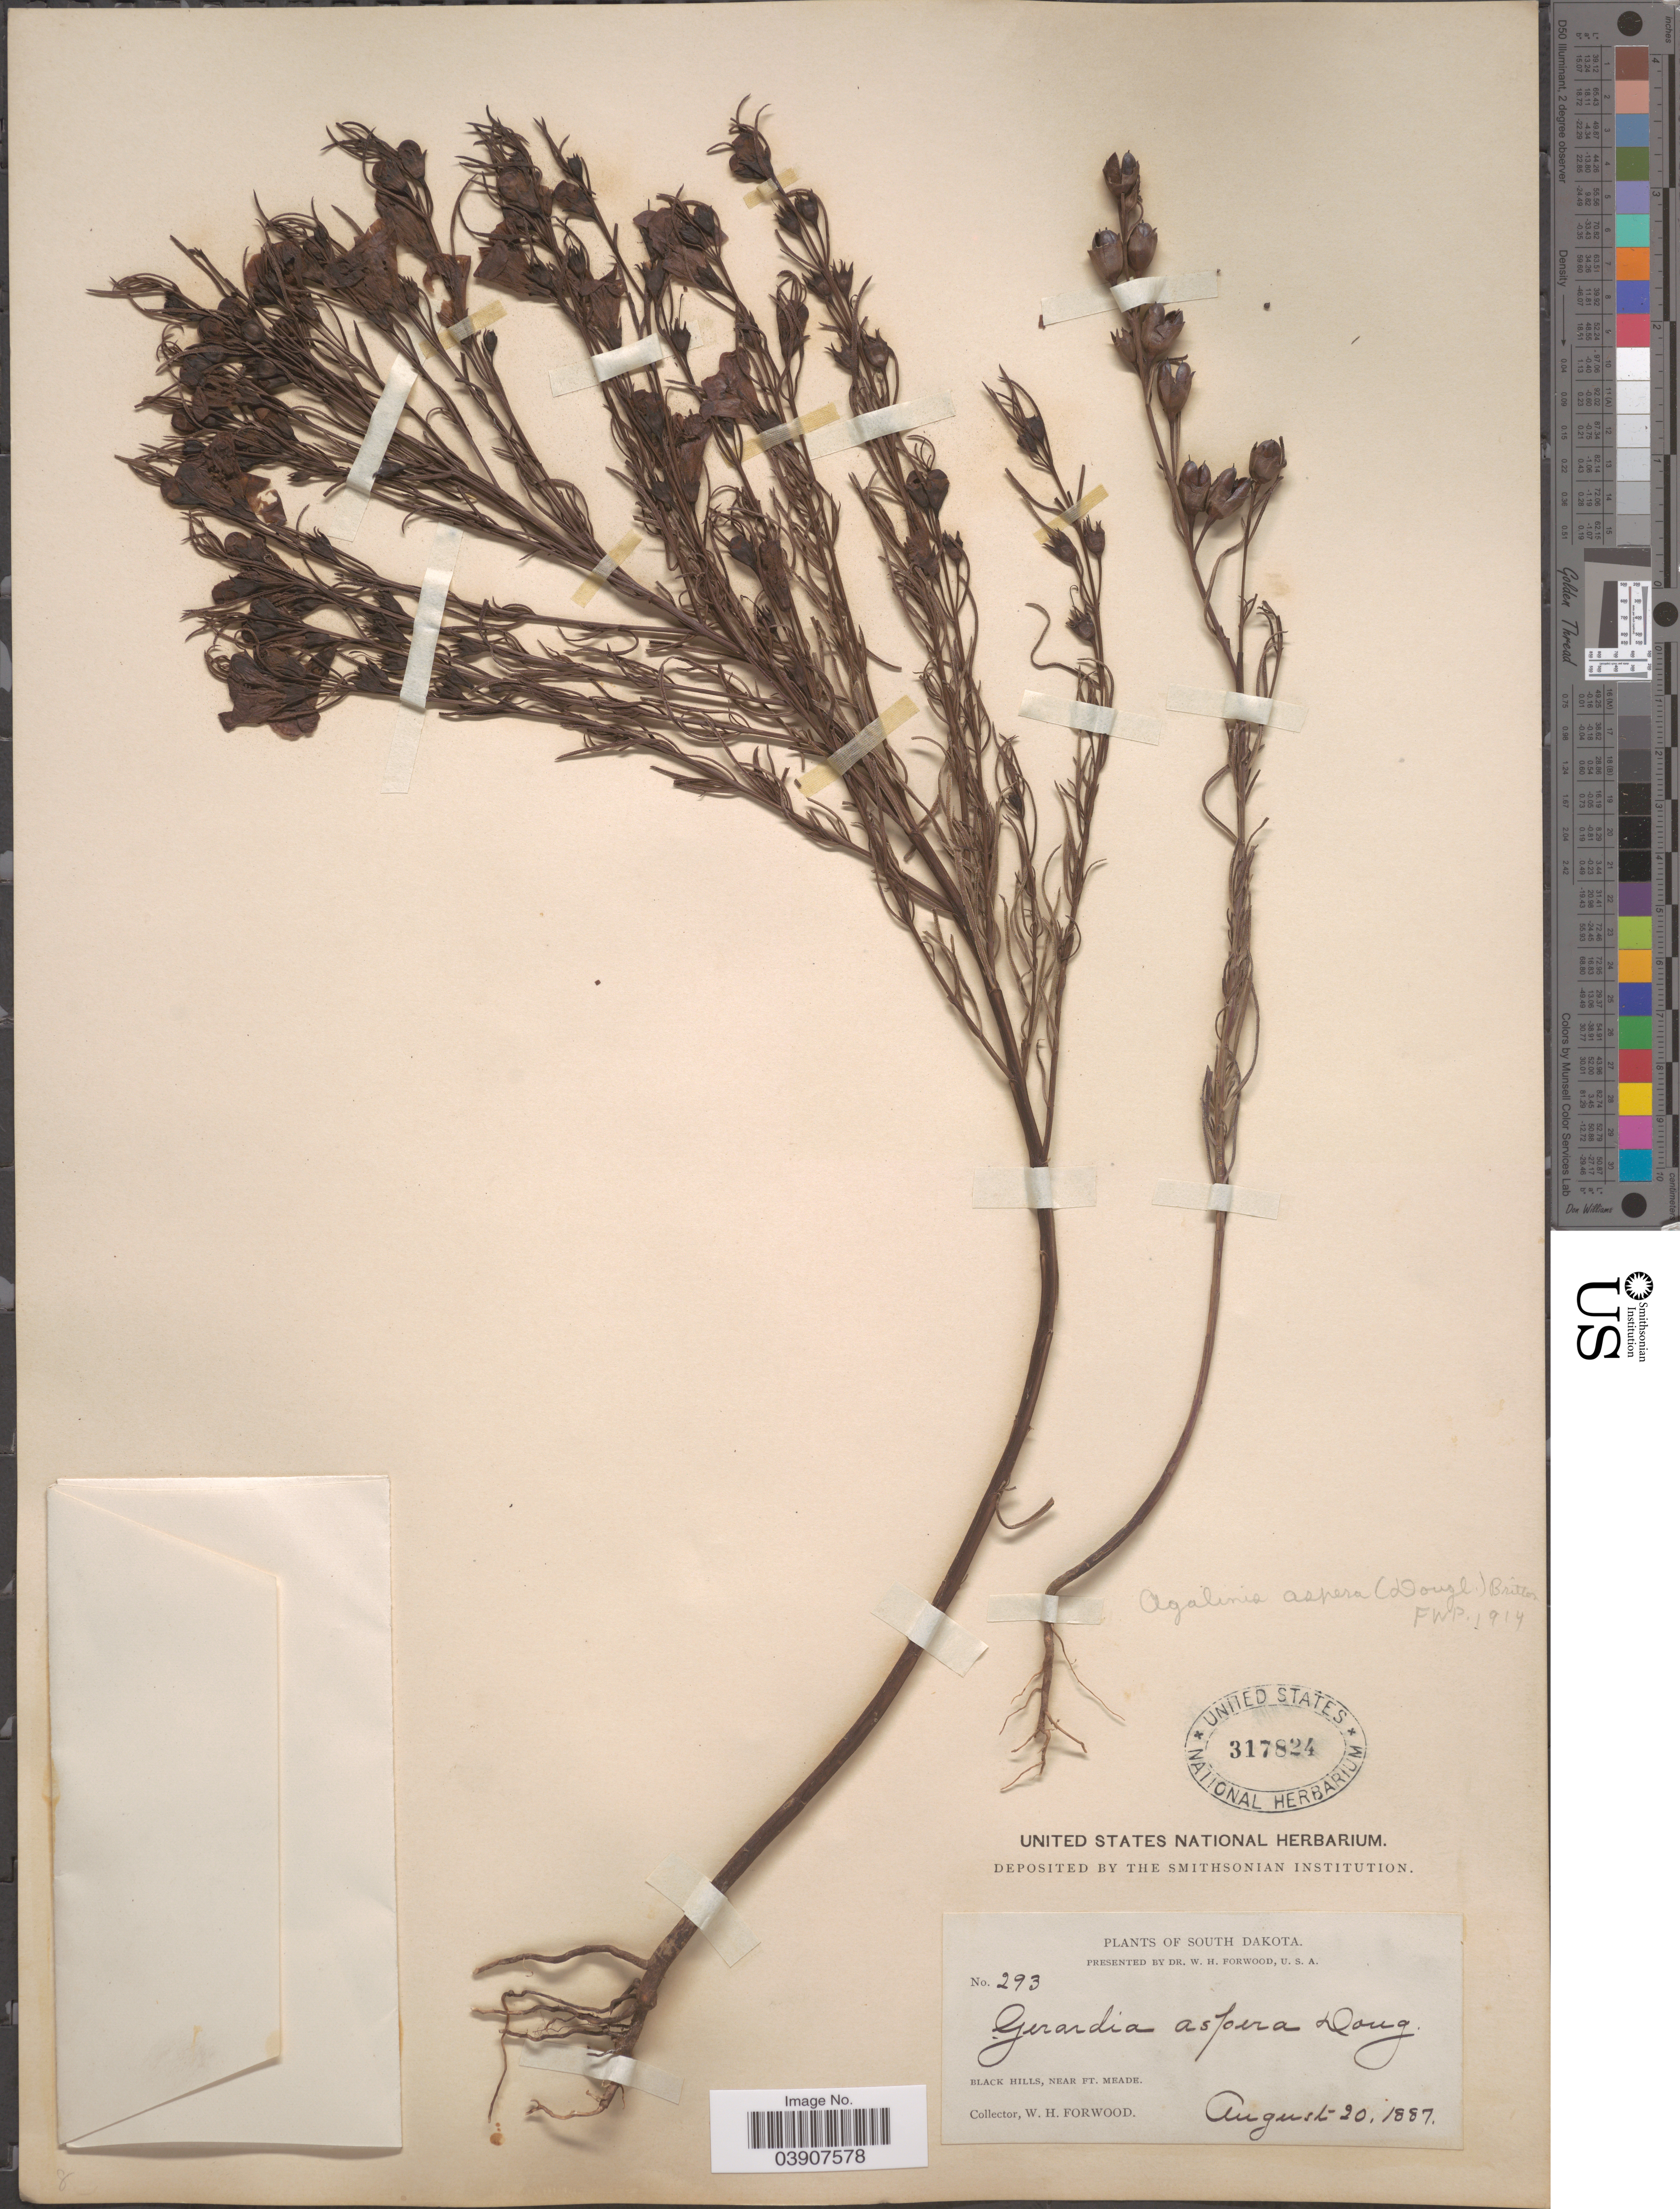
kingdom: Plantae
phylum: Tracheophyta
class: Magnoliopsida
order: Lamiales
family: Orobanchaceae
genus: Agalinis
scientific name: Agalinis aspera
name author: (Douglas ex Benth.) Britton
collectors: W. Forwood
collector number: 293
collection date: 1887-08-20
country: United States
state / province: South Dakota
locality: Black Hills, near Ft. Meade.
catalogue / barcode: US 317824